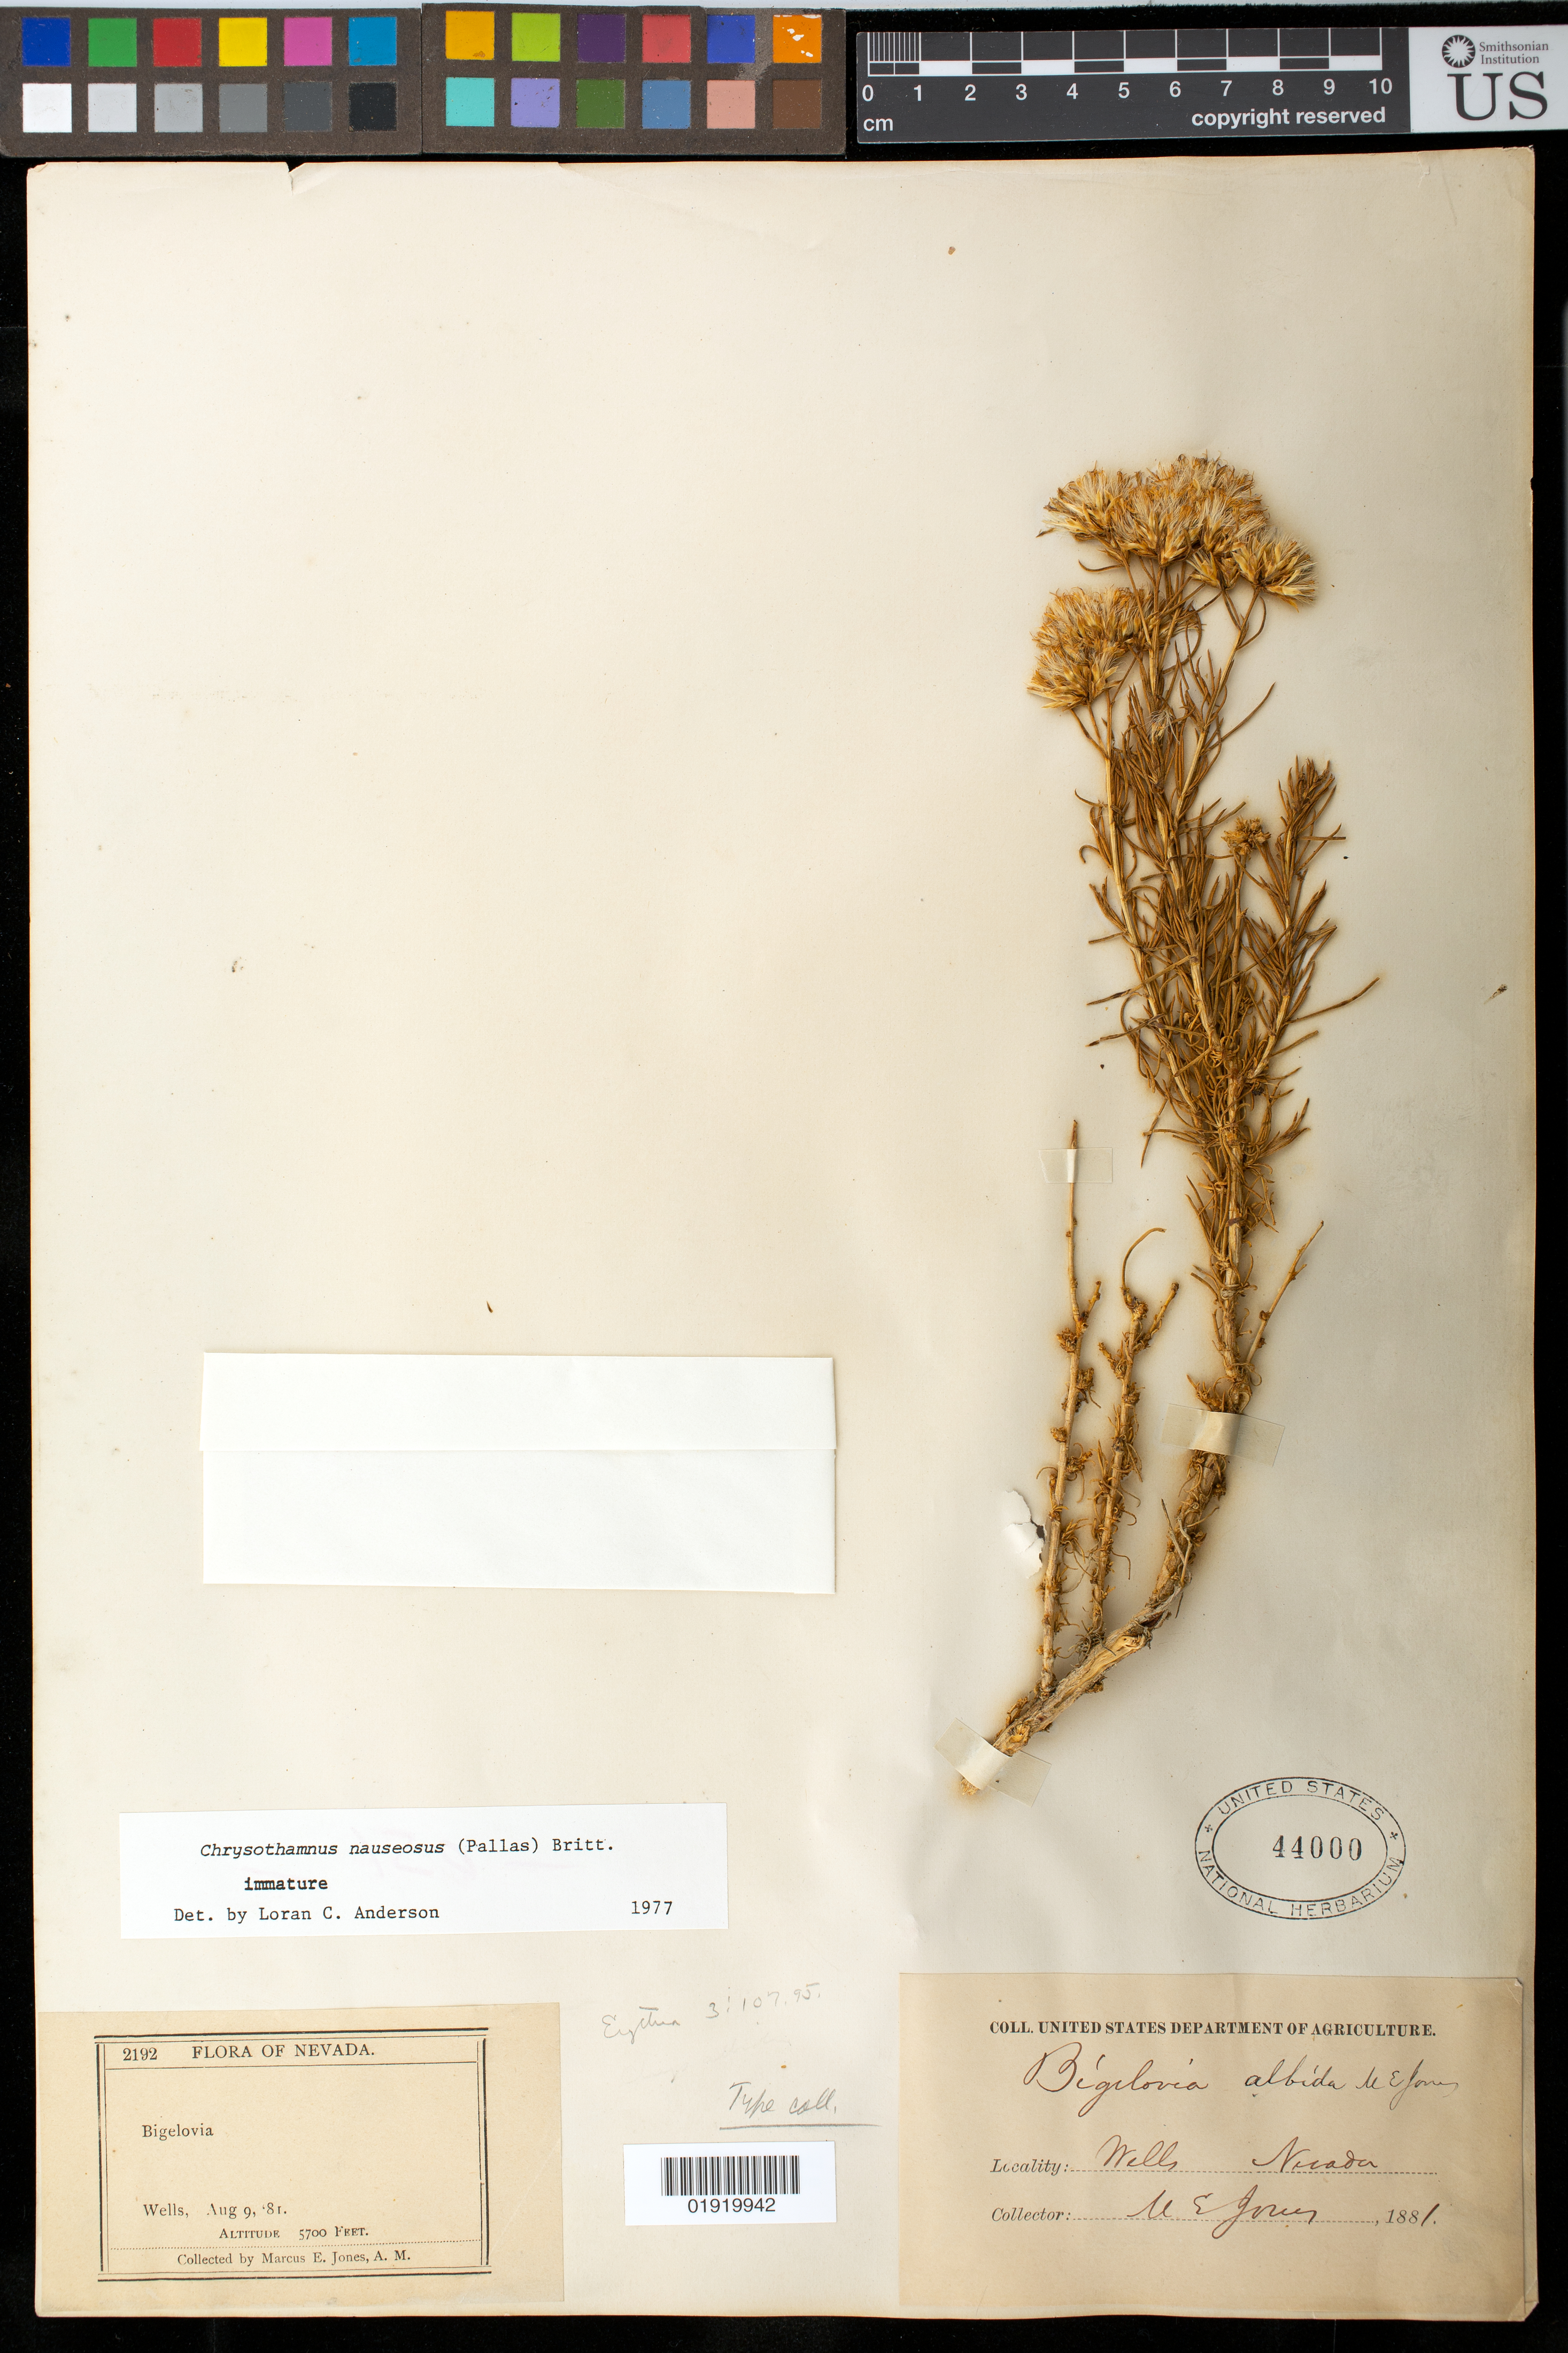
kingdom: Plantae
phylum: Tracheophyta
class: Magnoliopsida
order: Asterales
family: Asteraceae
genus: Bigelowia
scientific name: Bigelowia albida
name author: M.E. Jones ex A. Gray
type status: Isotype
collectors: M. E. Jones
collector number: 2192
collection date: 1881-08-09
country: United States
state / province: Nevada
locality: Wells.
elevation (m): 1737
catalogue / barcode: US 44000